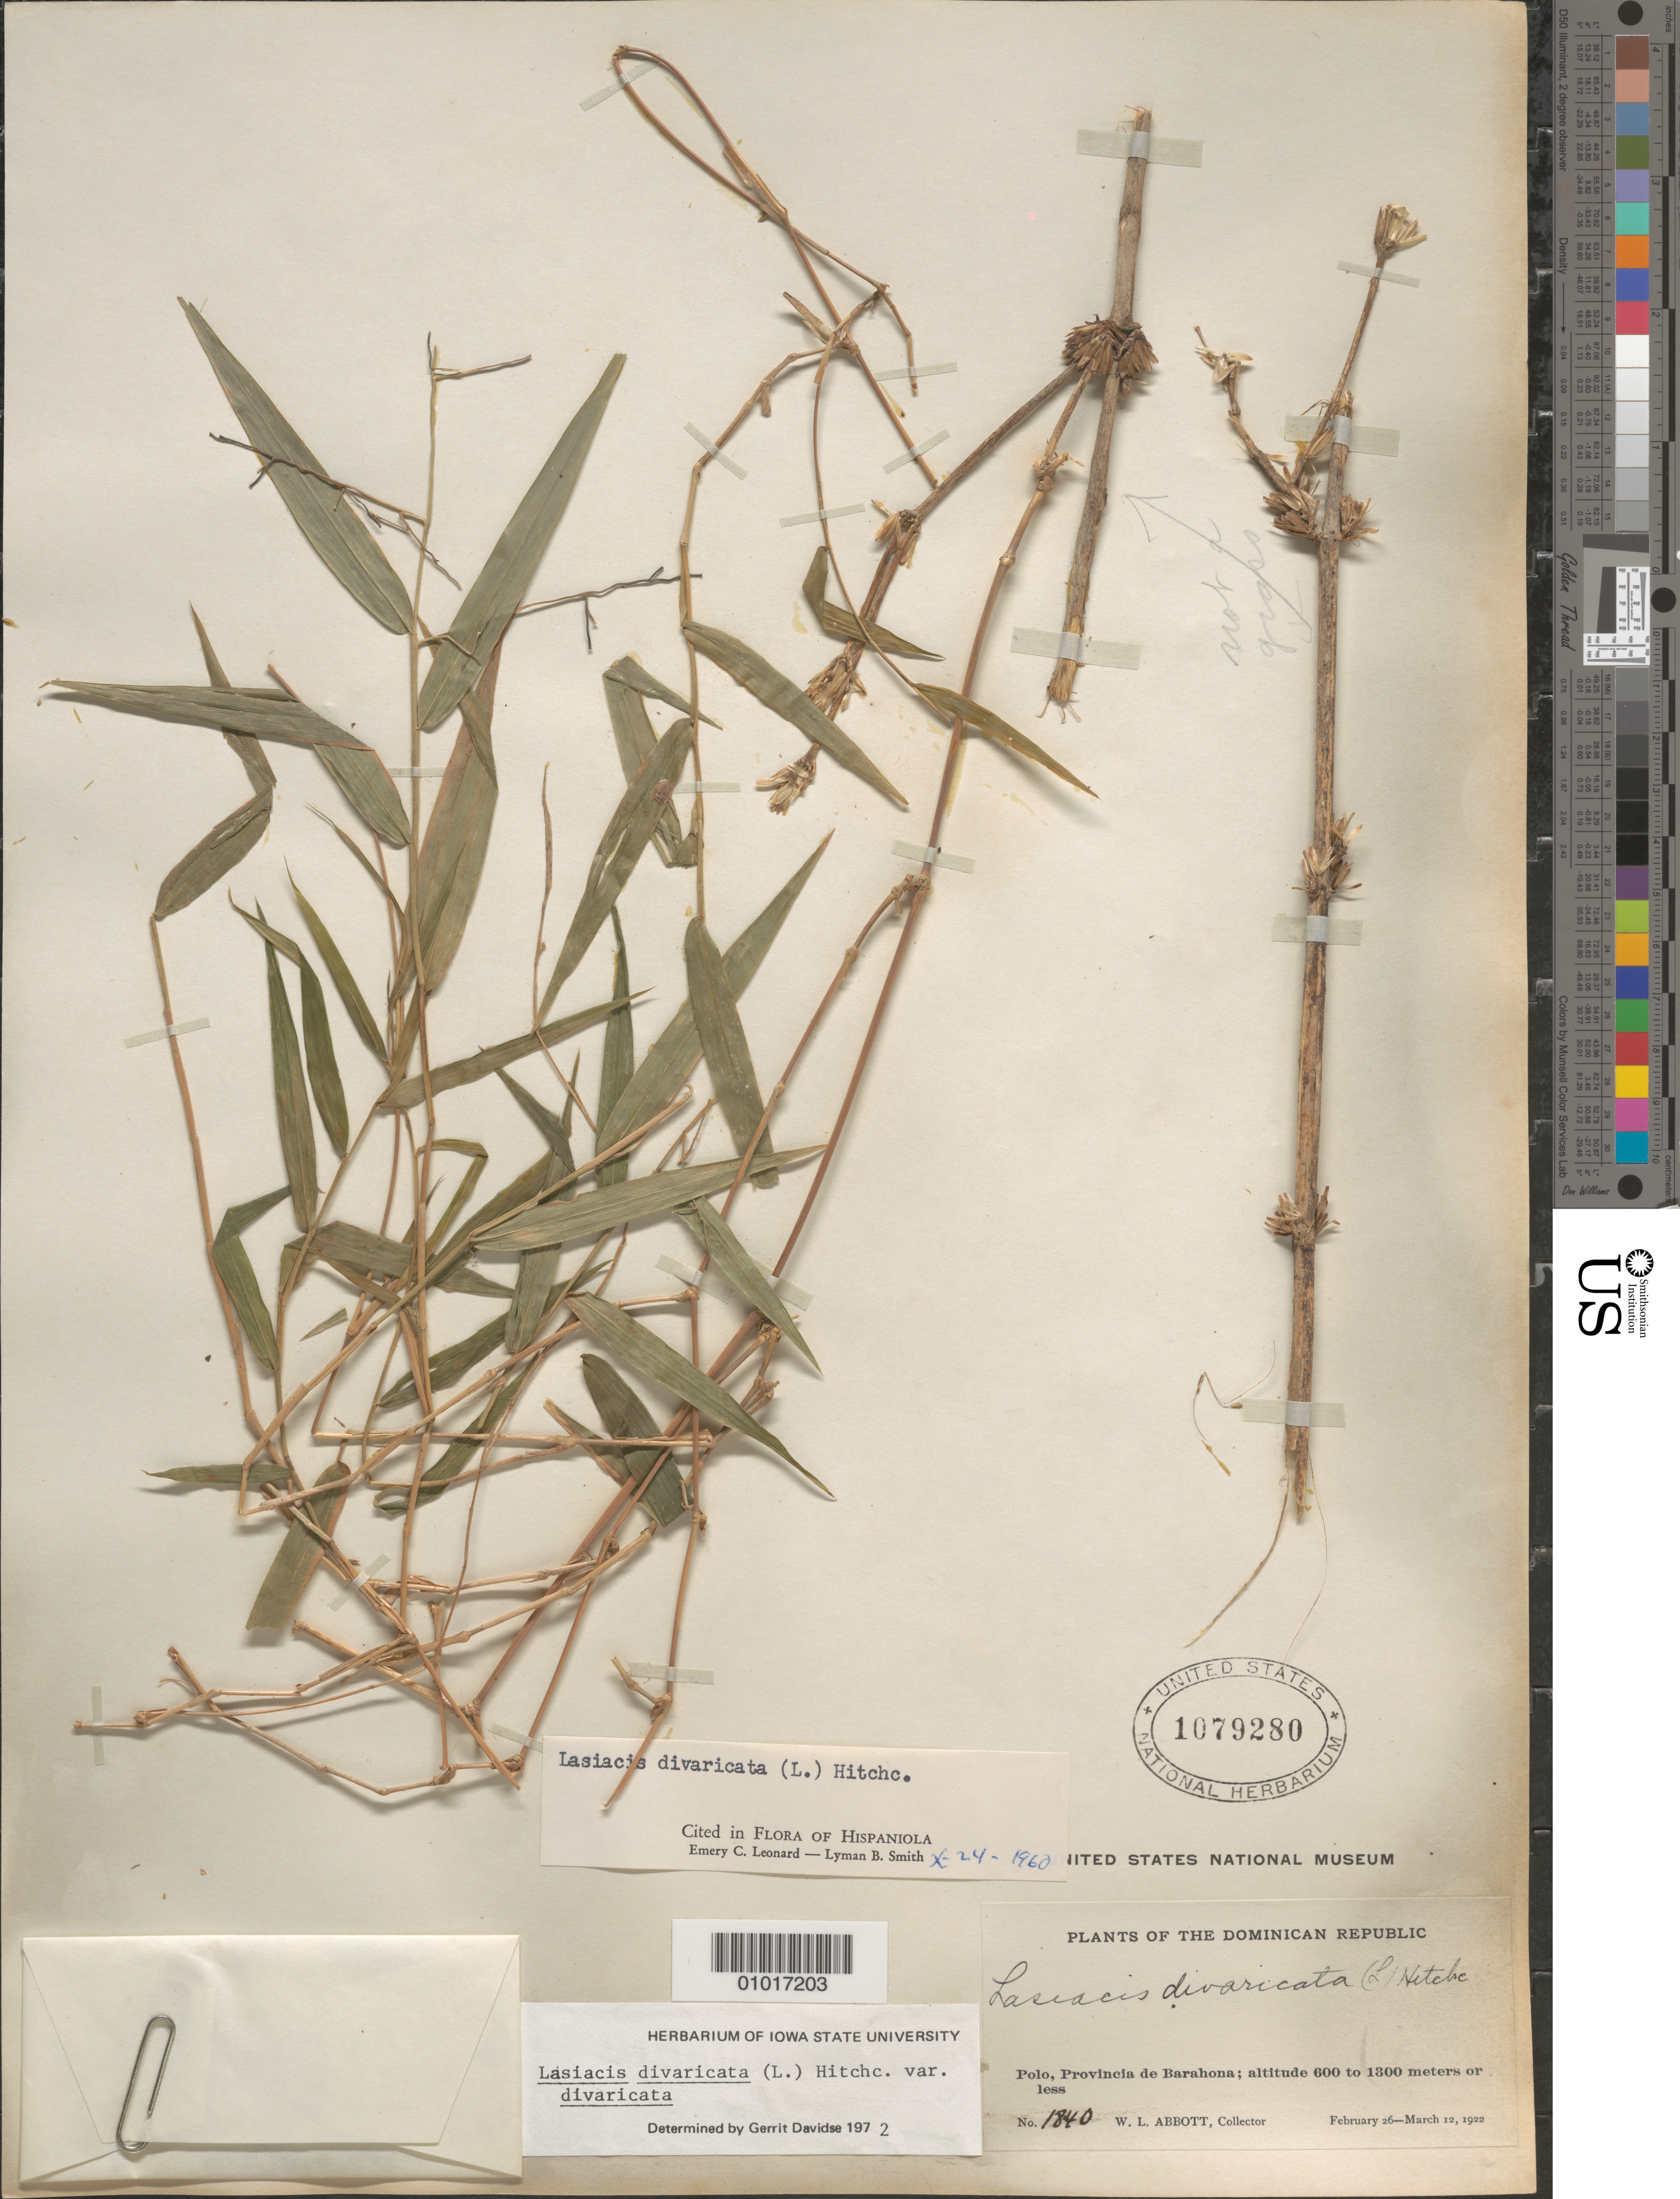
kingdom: Plantae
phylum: Tracheophyta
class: Liliopsida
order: Poales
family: Poaceae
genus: Lasiacis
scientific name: Lasiacis divaricata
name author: (L.) Hitchc.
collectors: W. L. Abbott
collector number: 1840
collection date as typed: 26 Feb 1922 to 12 Mar 1922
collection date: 1922-02-26/1922-03-12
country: Dominican Republic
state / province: Barahona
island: Hispaniola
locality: Polo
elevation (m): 600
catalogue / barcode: US 1079280